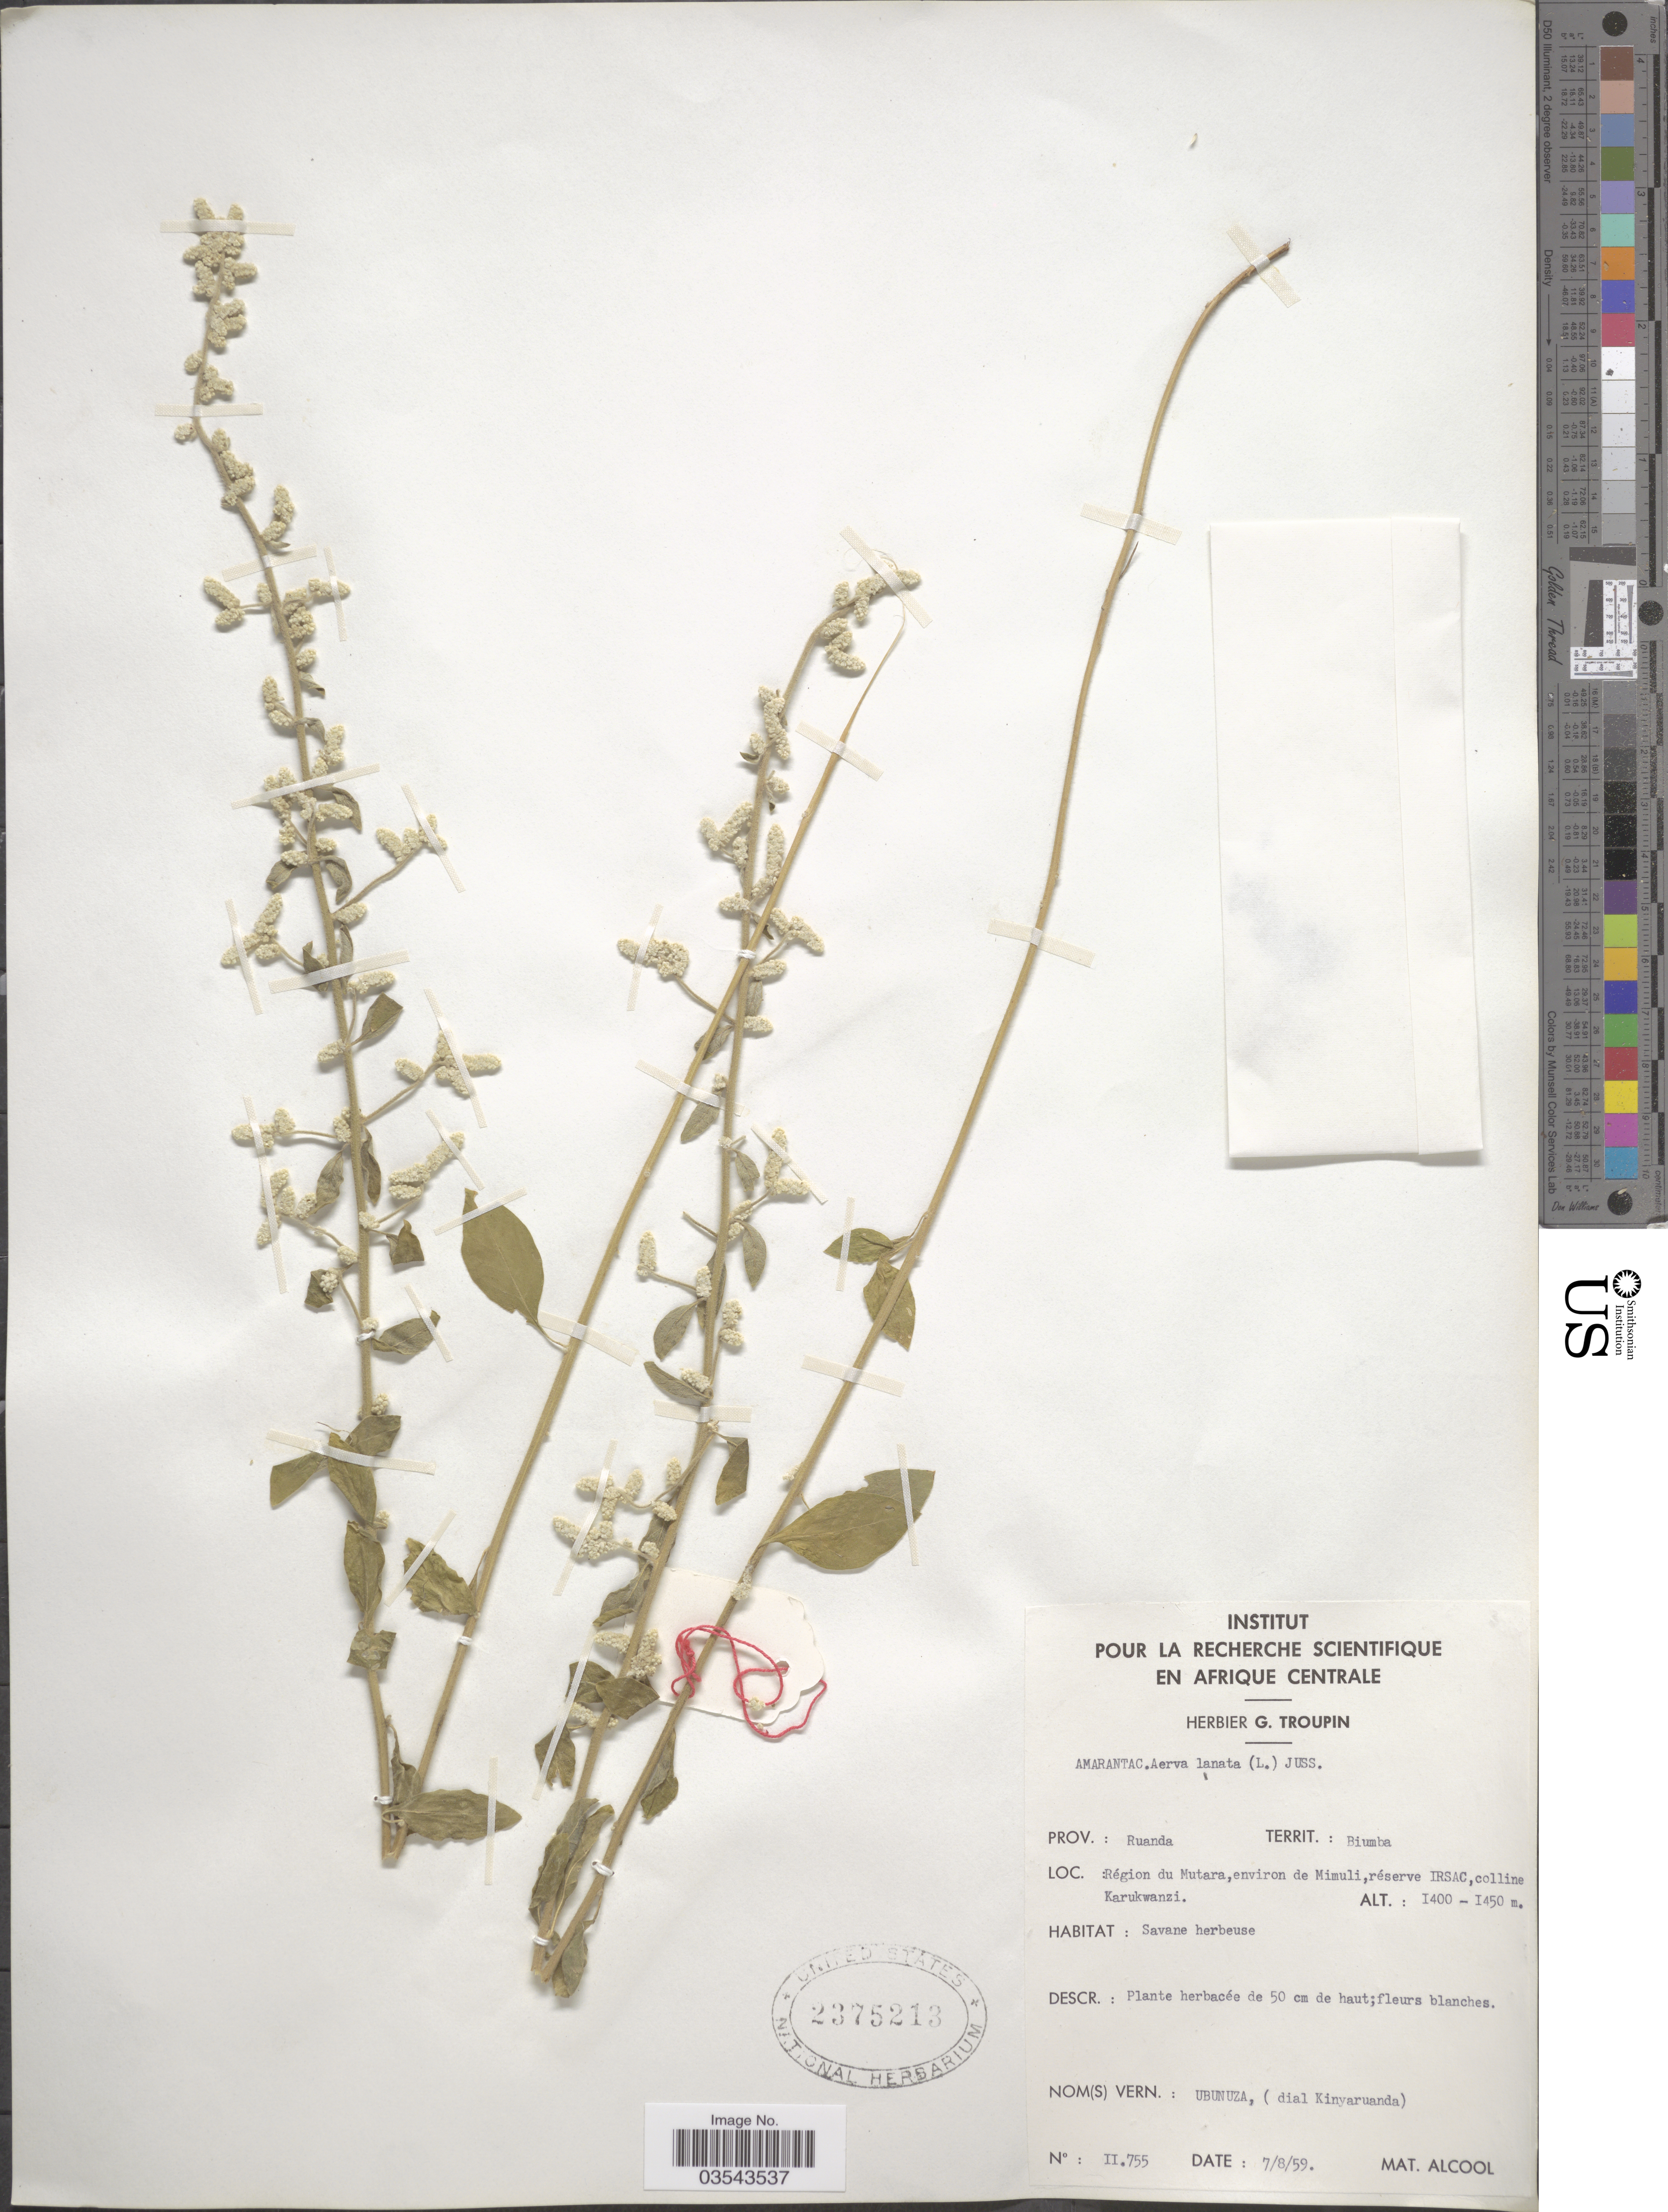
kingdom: Plantae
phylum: Tracheophyta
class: Magnoliopsida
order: Caryophyllales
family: Amaranthaceae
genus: Ouret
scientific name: Ouret lanata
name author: (L.) Kuntze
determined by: U.S. National Herbarium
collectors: ex herb. G. Troupin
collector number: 11755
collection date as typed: Transcribed d/m/y: 7/8/59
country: Rwanda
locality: Prov.: Ruanda, Territ.: Biumba. Région du Mutara, environ de Mimuli, réserve IRSAC, colline Karukwanzi.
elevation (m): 1400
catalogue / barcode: US 2375213